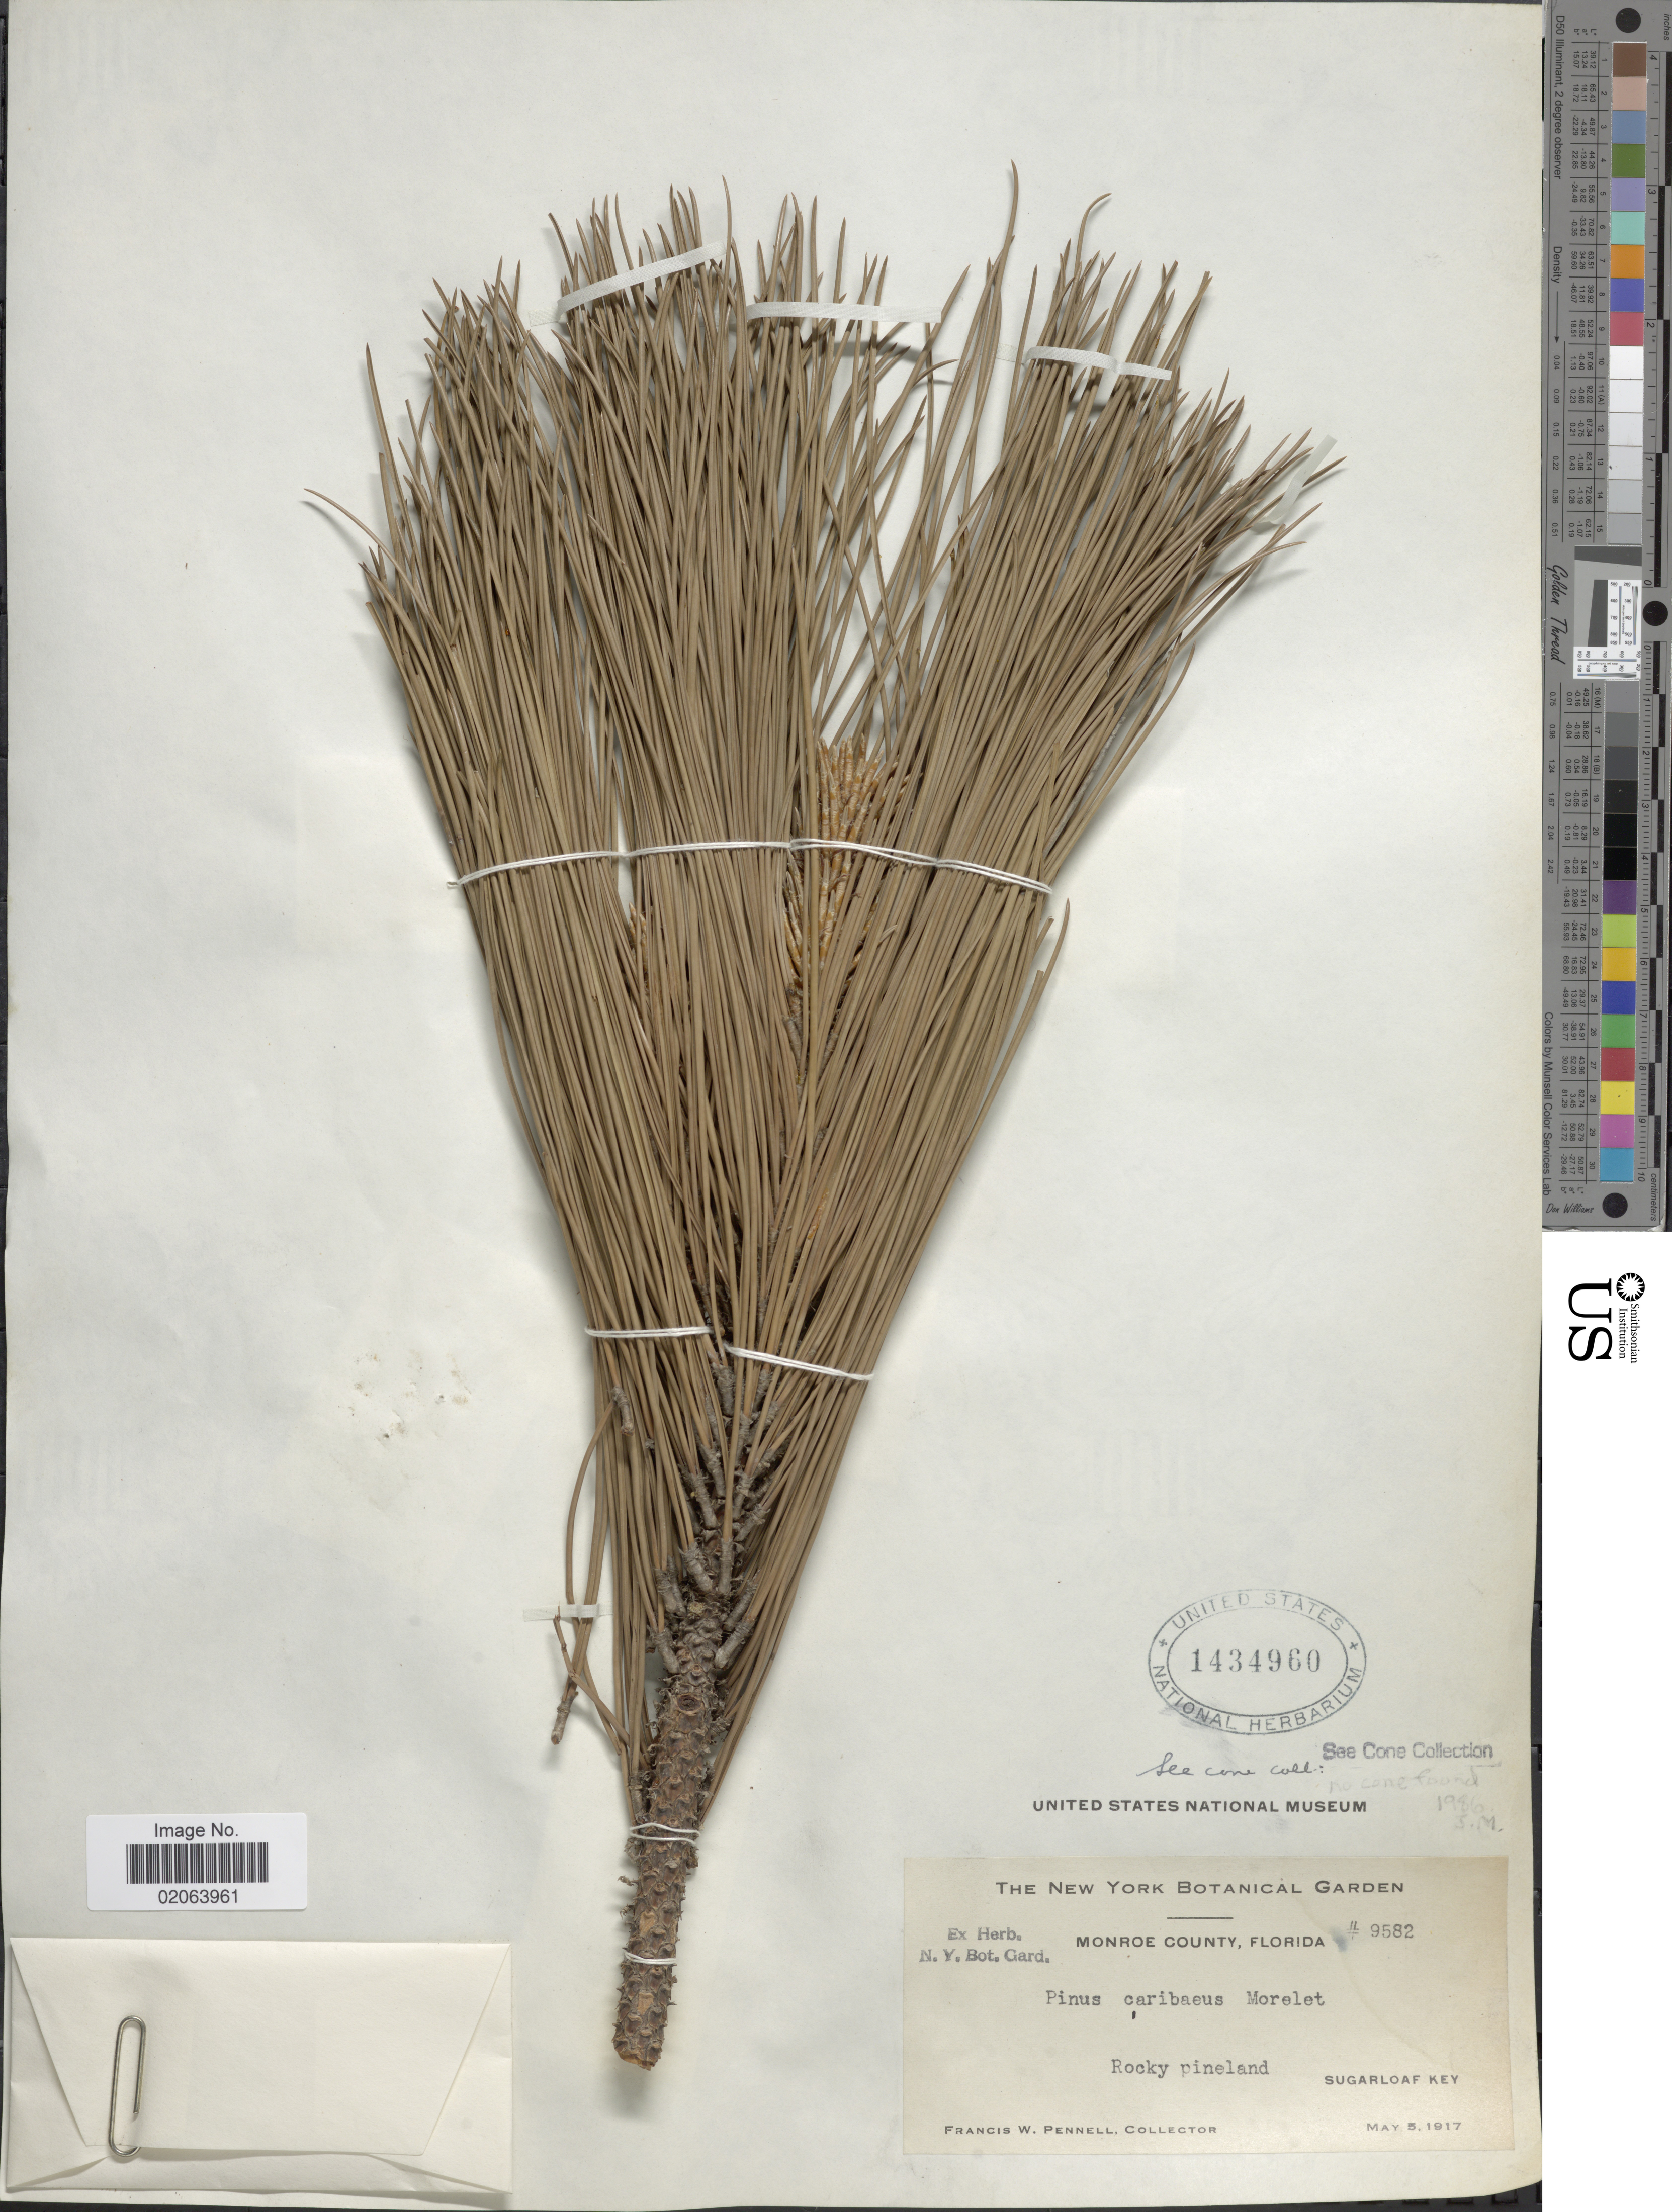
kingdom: Plantae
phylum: Tracheophyta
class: Pinopsida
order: Pinales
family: Pinaceae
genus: Pinus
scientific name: Pinus elliottii var. densa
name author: Little & K.W. Dorman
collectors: F. W. Pennell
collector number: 9582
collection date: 1917-05-05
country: United States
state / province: Florida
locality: Monroe County. Sugarloaf Key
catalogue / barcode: US 1434960